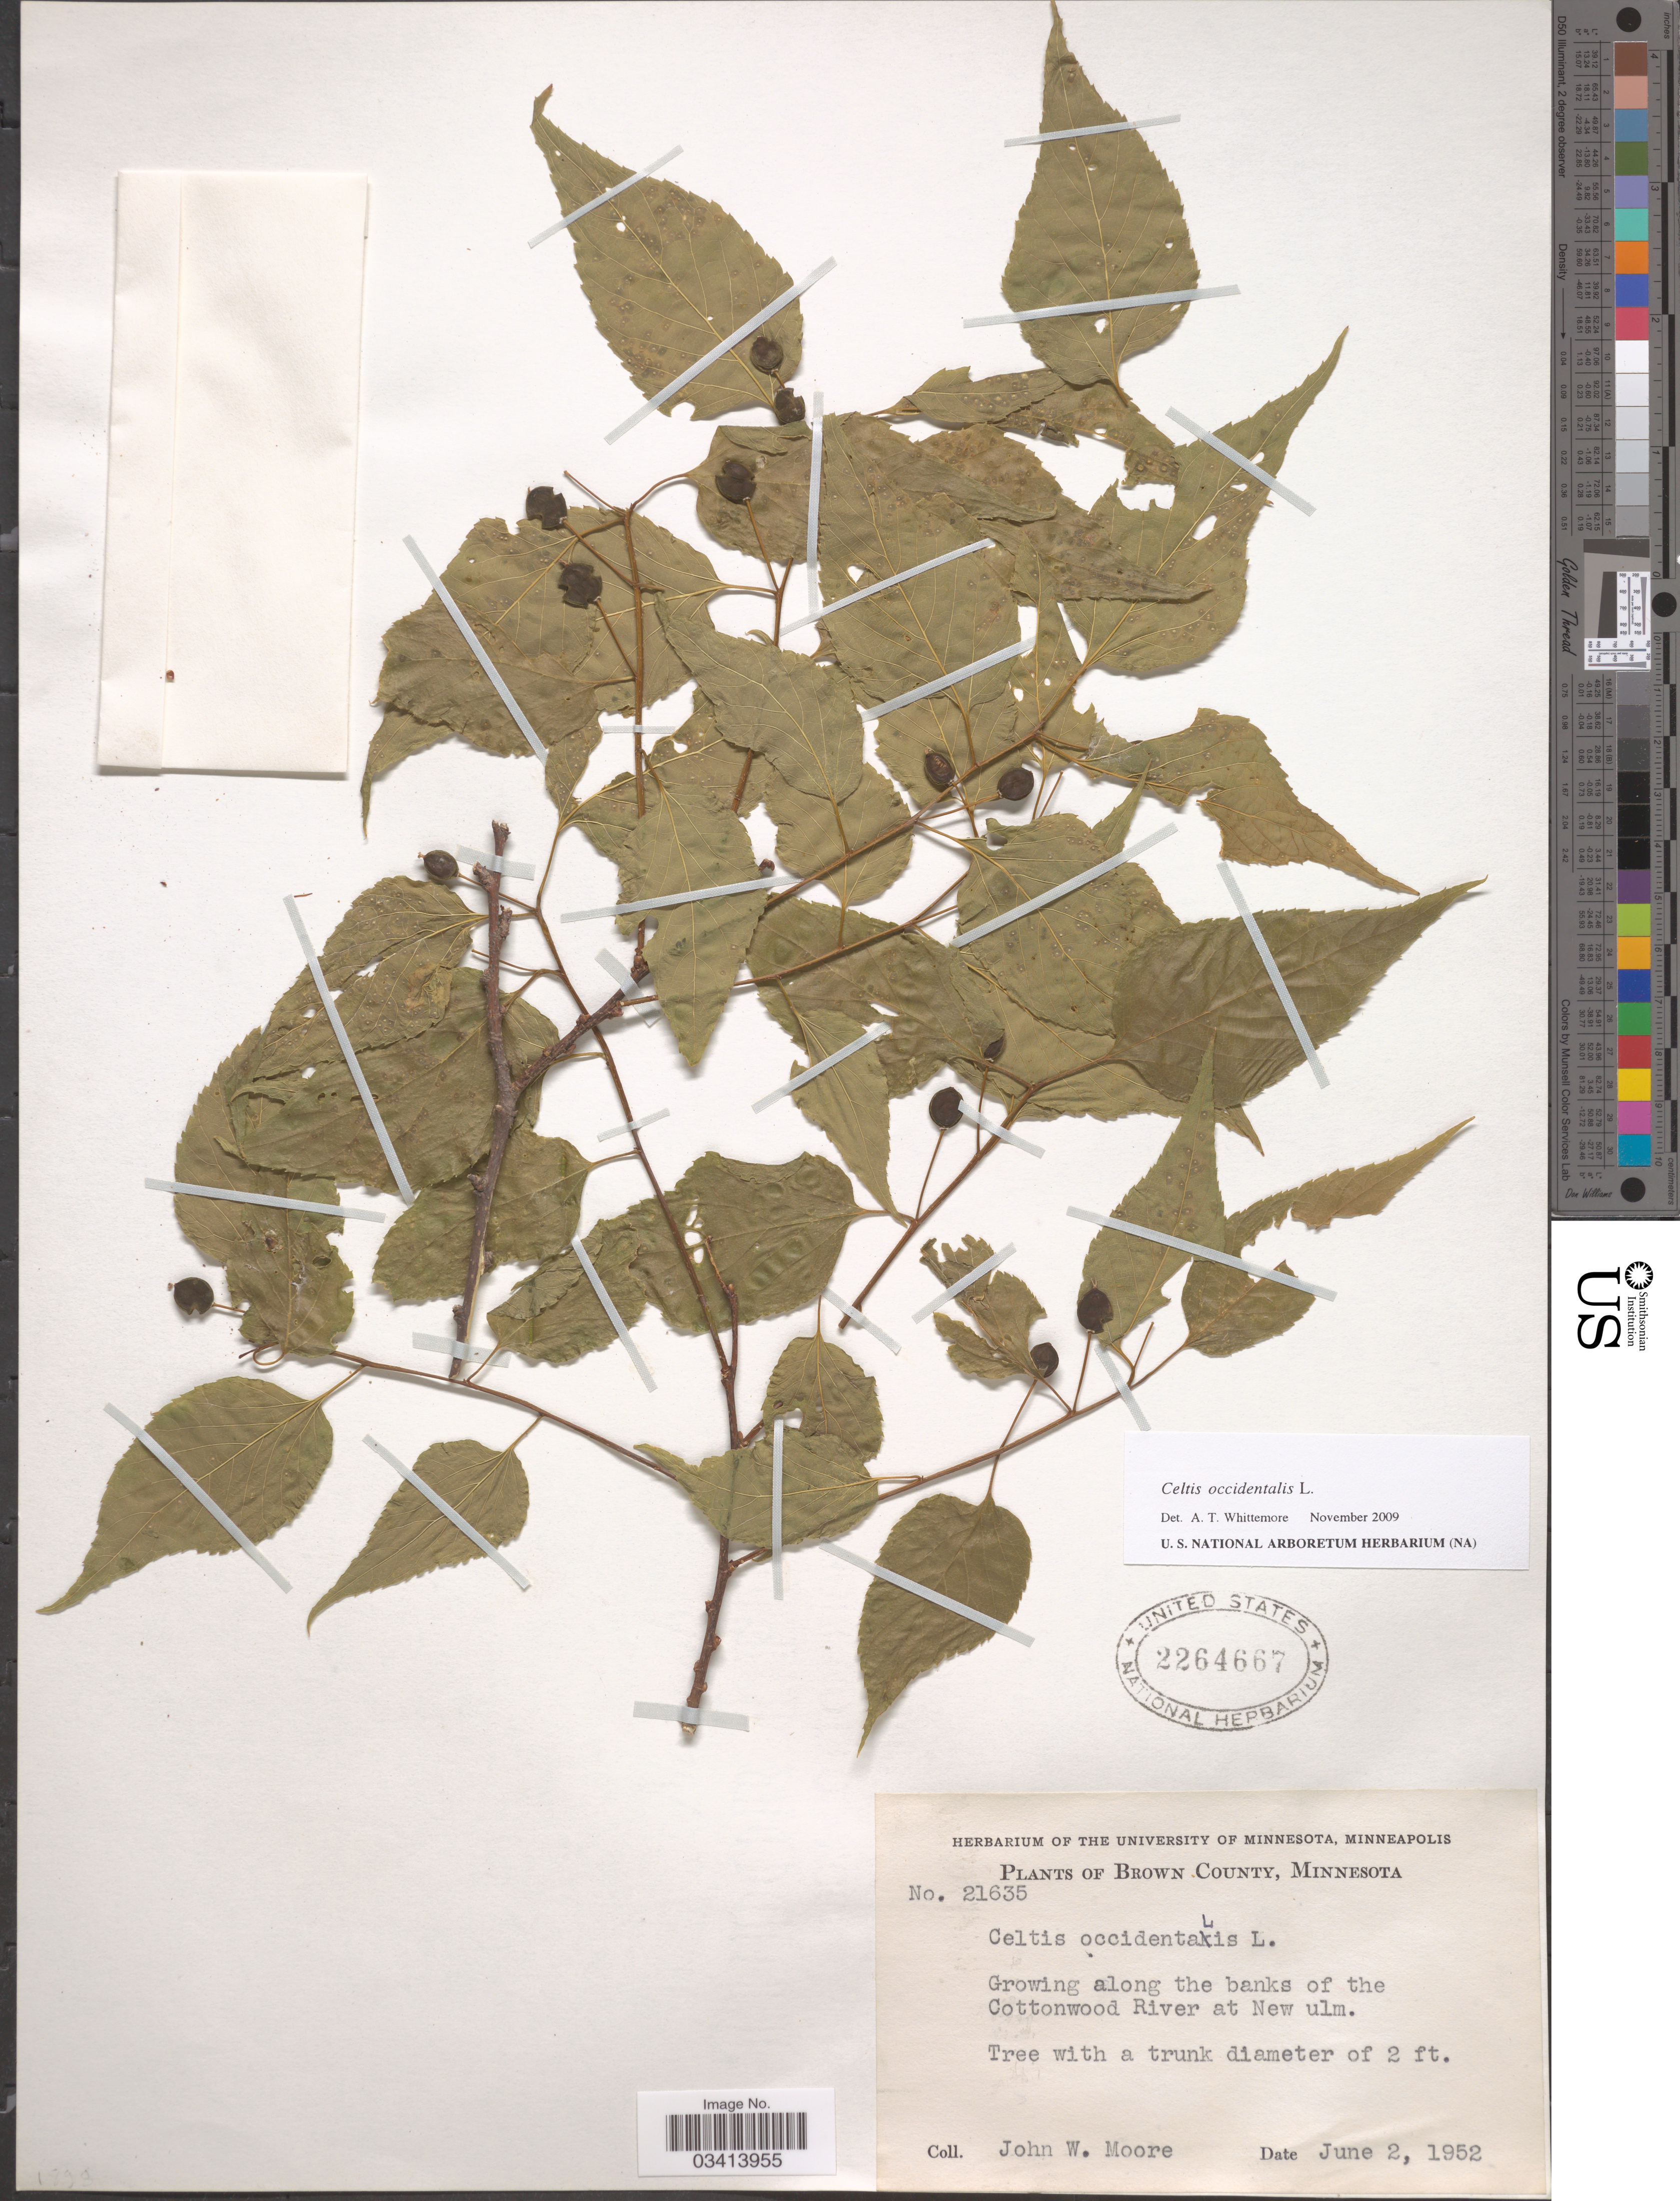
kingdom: Plantae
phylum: Tracheophyta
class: Magnoliopsida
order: Rosales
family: Cannabaceae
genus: Celtis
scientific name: Celtis occidentalis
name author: L.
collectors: J. Moore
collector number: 21635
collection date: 1952-06-02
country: United States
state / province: Minnesota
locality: Brown County. Growing along the banks of the Cottonwood River at New ulm.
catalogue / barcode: US 2264667